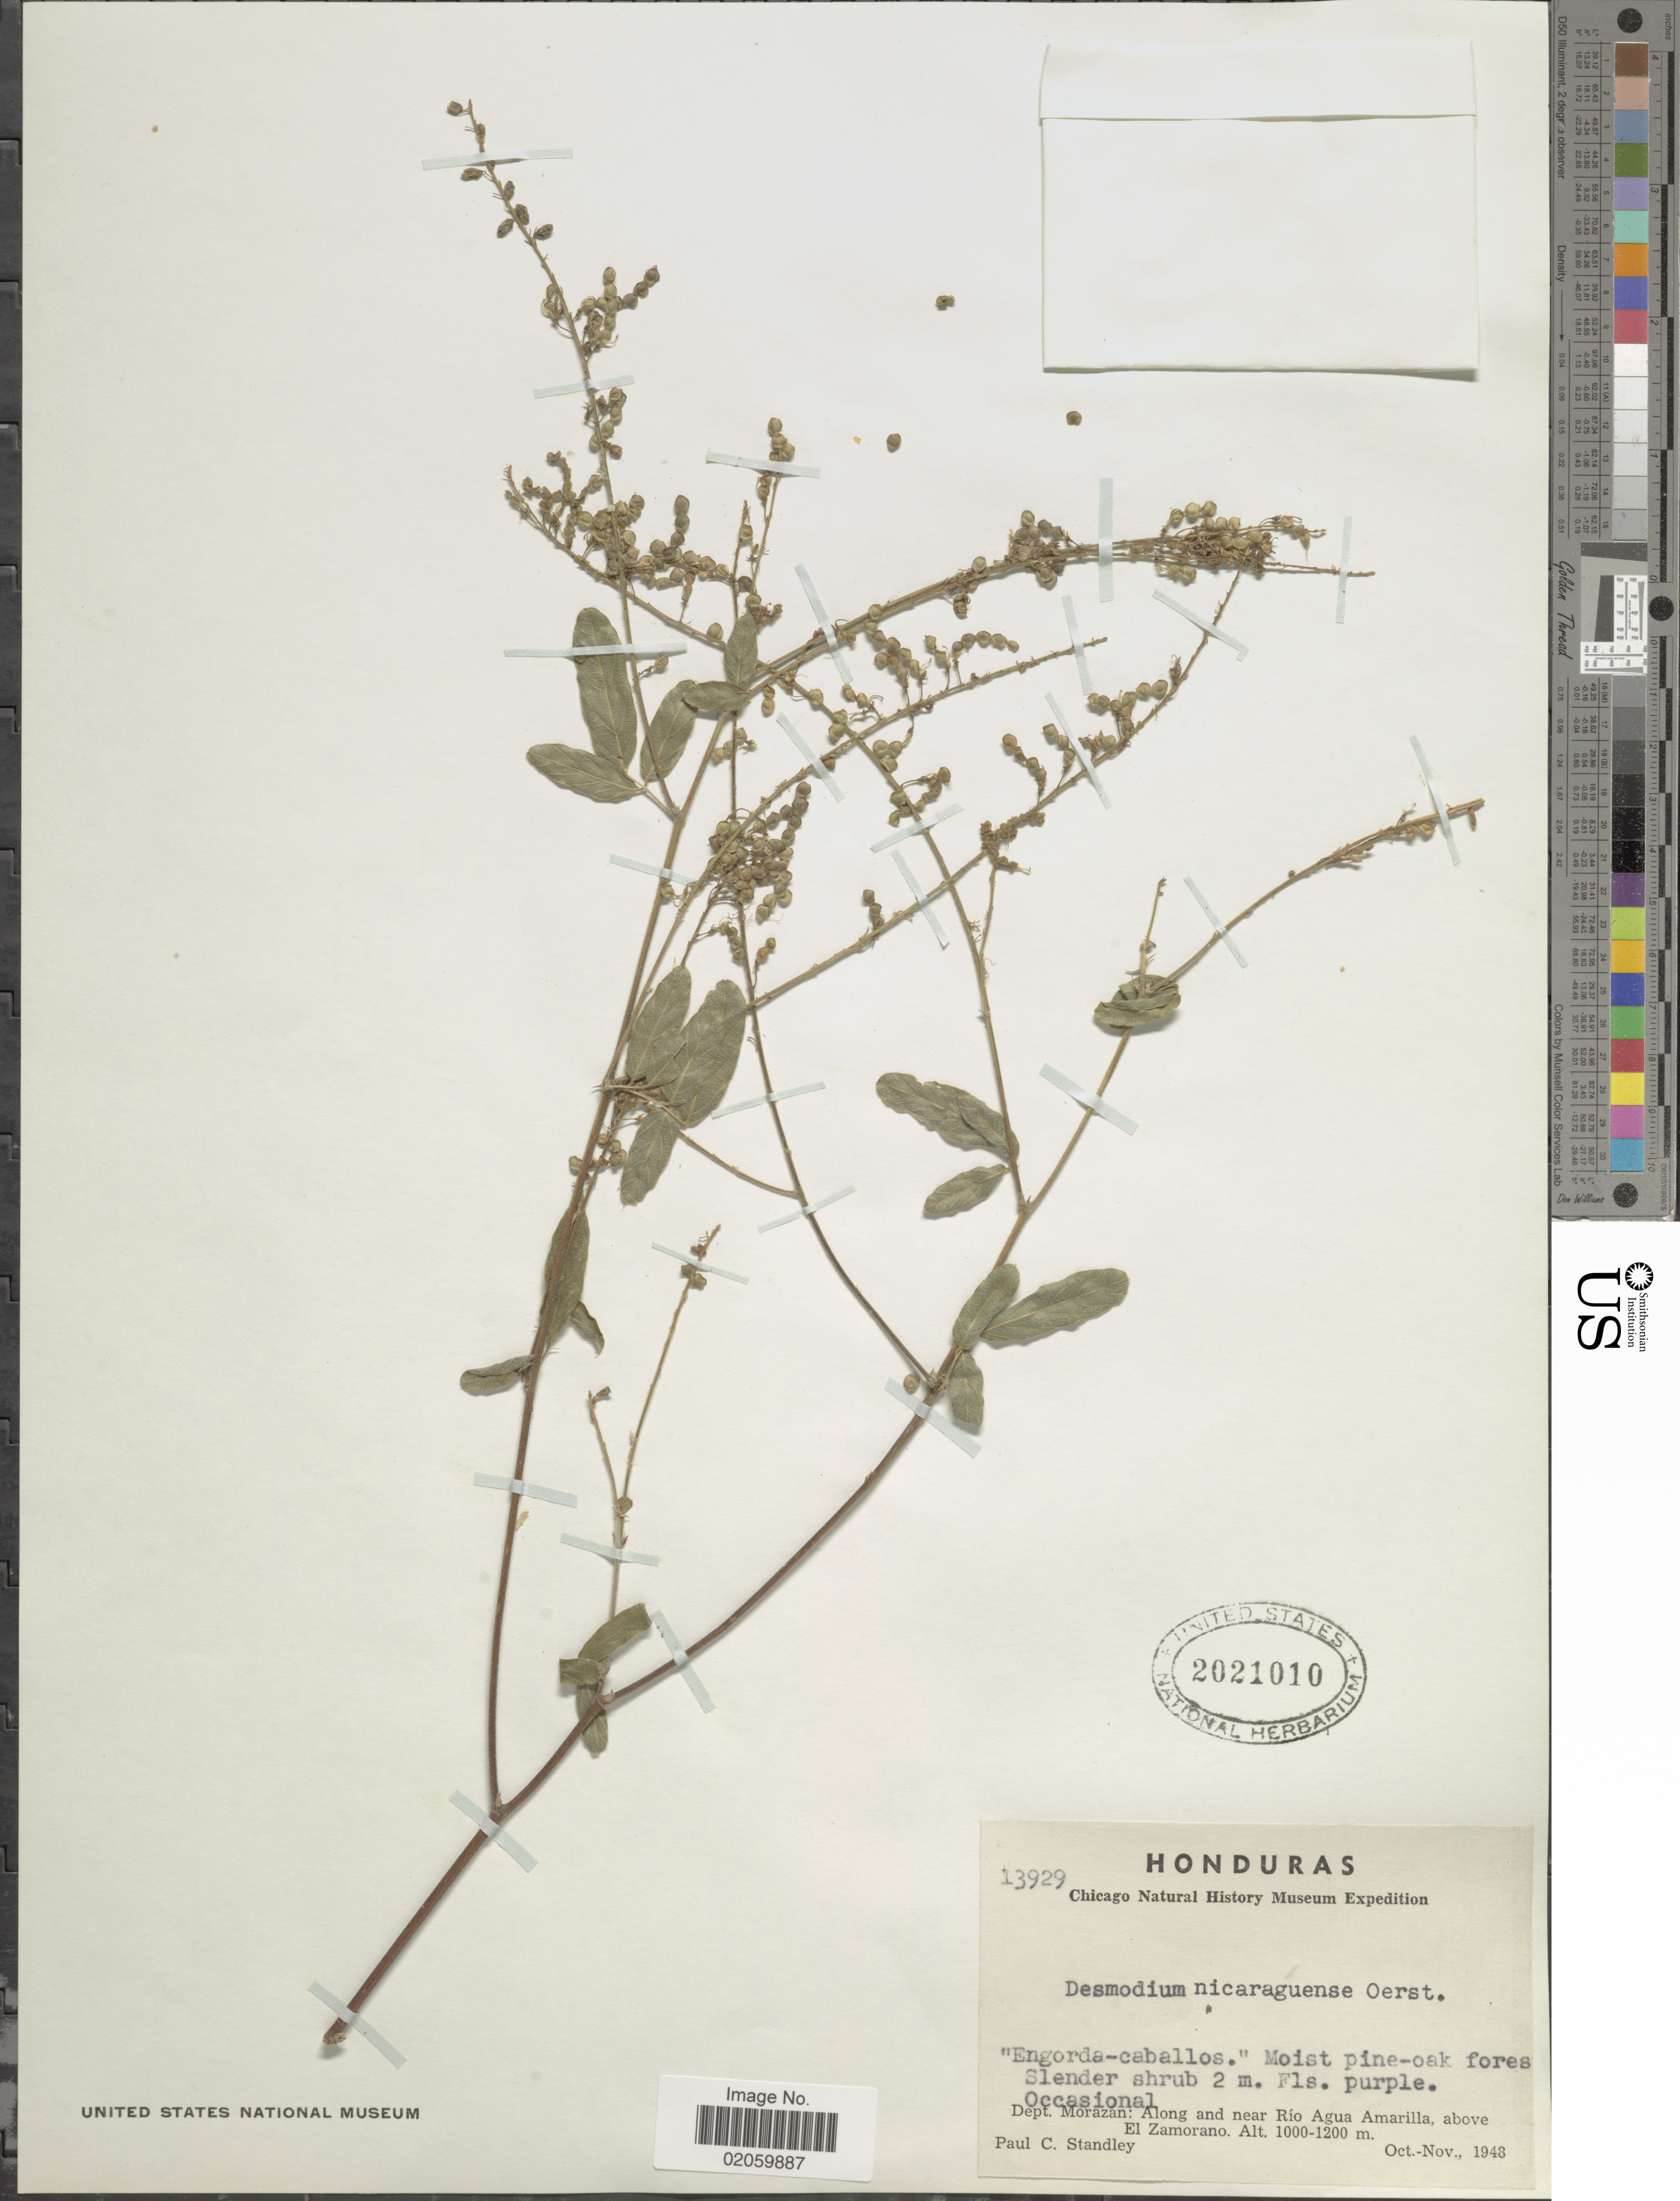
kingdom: Plantae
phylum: Tracheophyta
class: Magnoliopsida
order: Fabales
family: Fabaceae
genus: Desmodium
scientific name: Desmodium nicaraguense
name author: Oerst.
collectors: P. C. Standley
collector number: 13929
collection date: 1948-10/1948-11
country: Honduras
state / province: Fco. Morazán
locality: Along and near Rio Agua Amarilla, above El Zamorano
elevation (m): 1000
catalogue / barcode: US 2021010